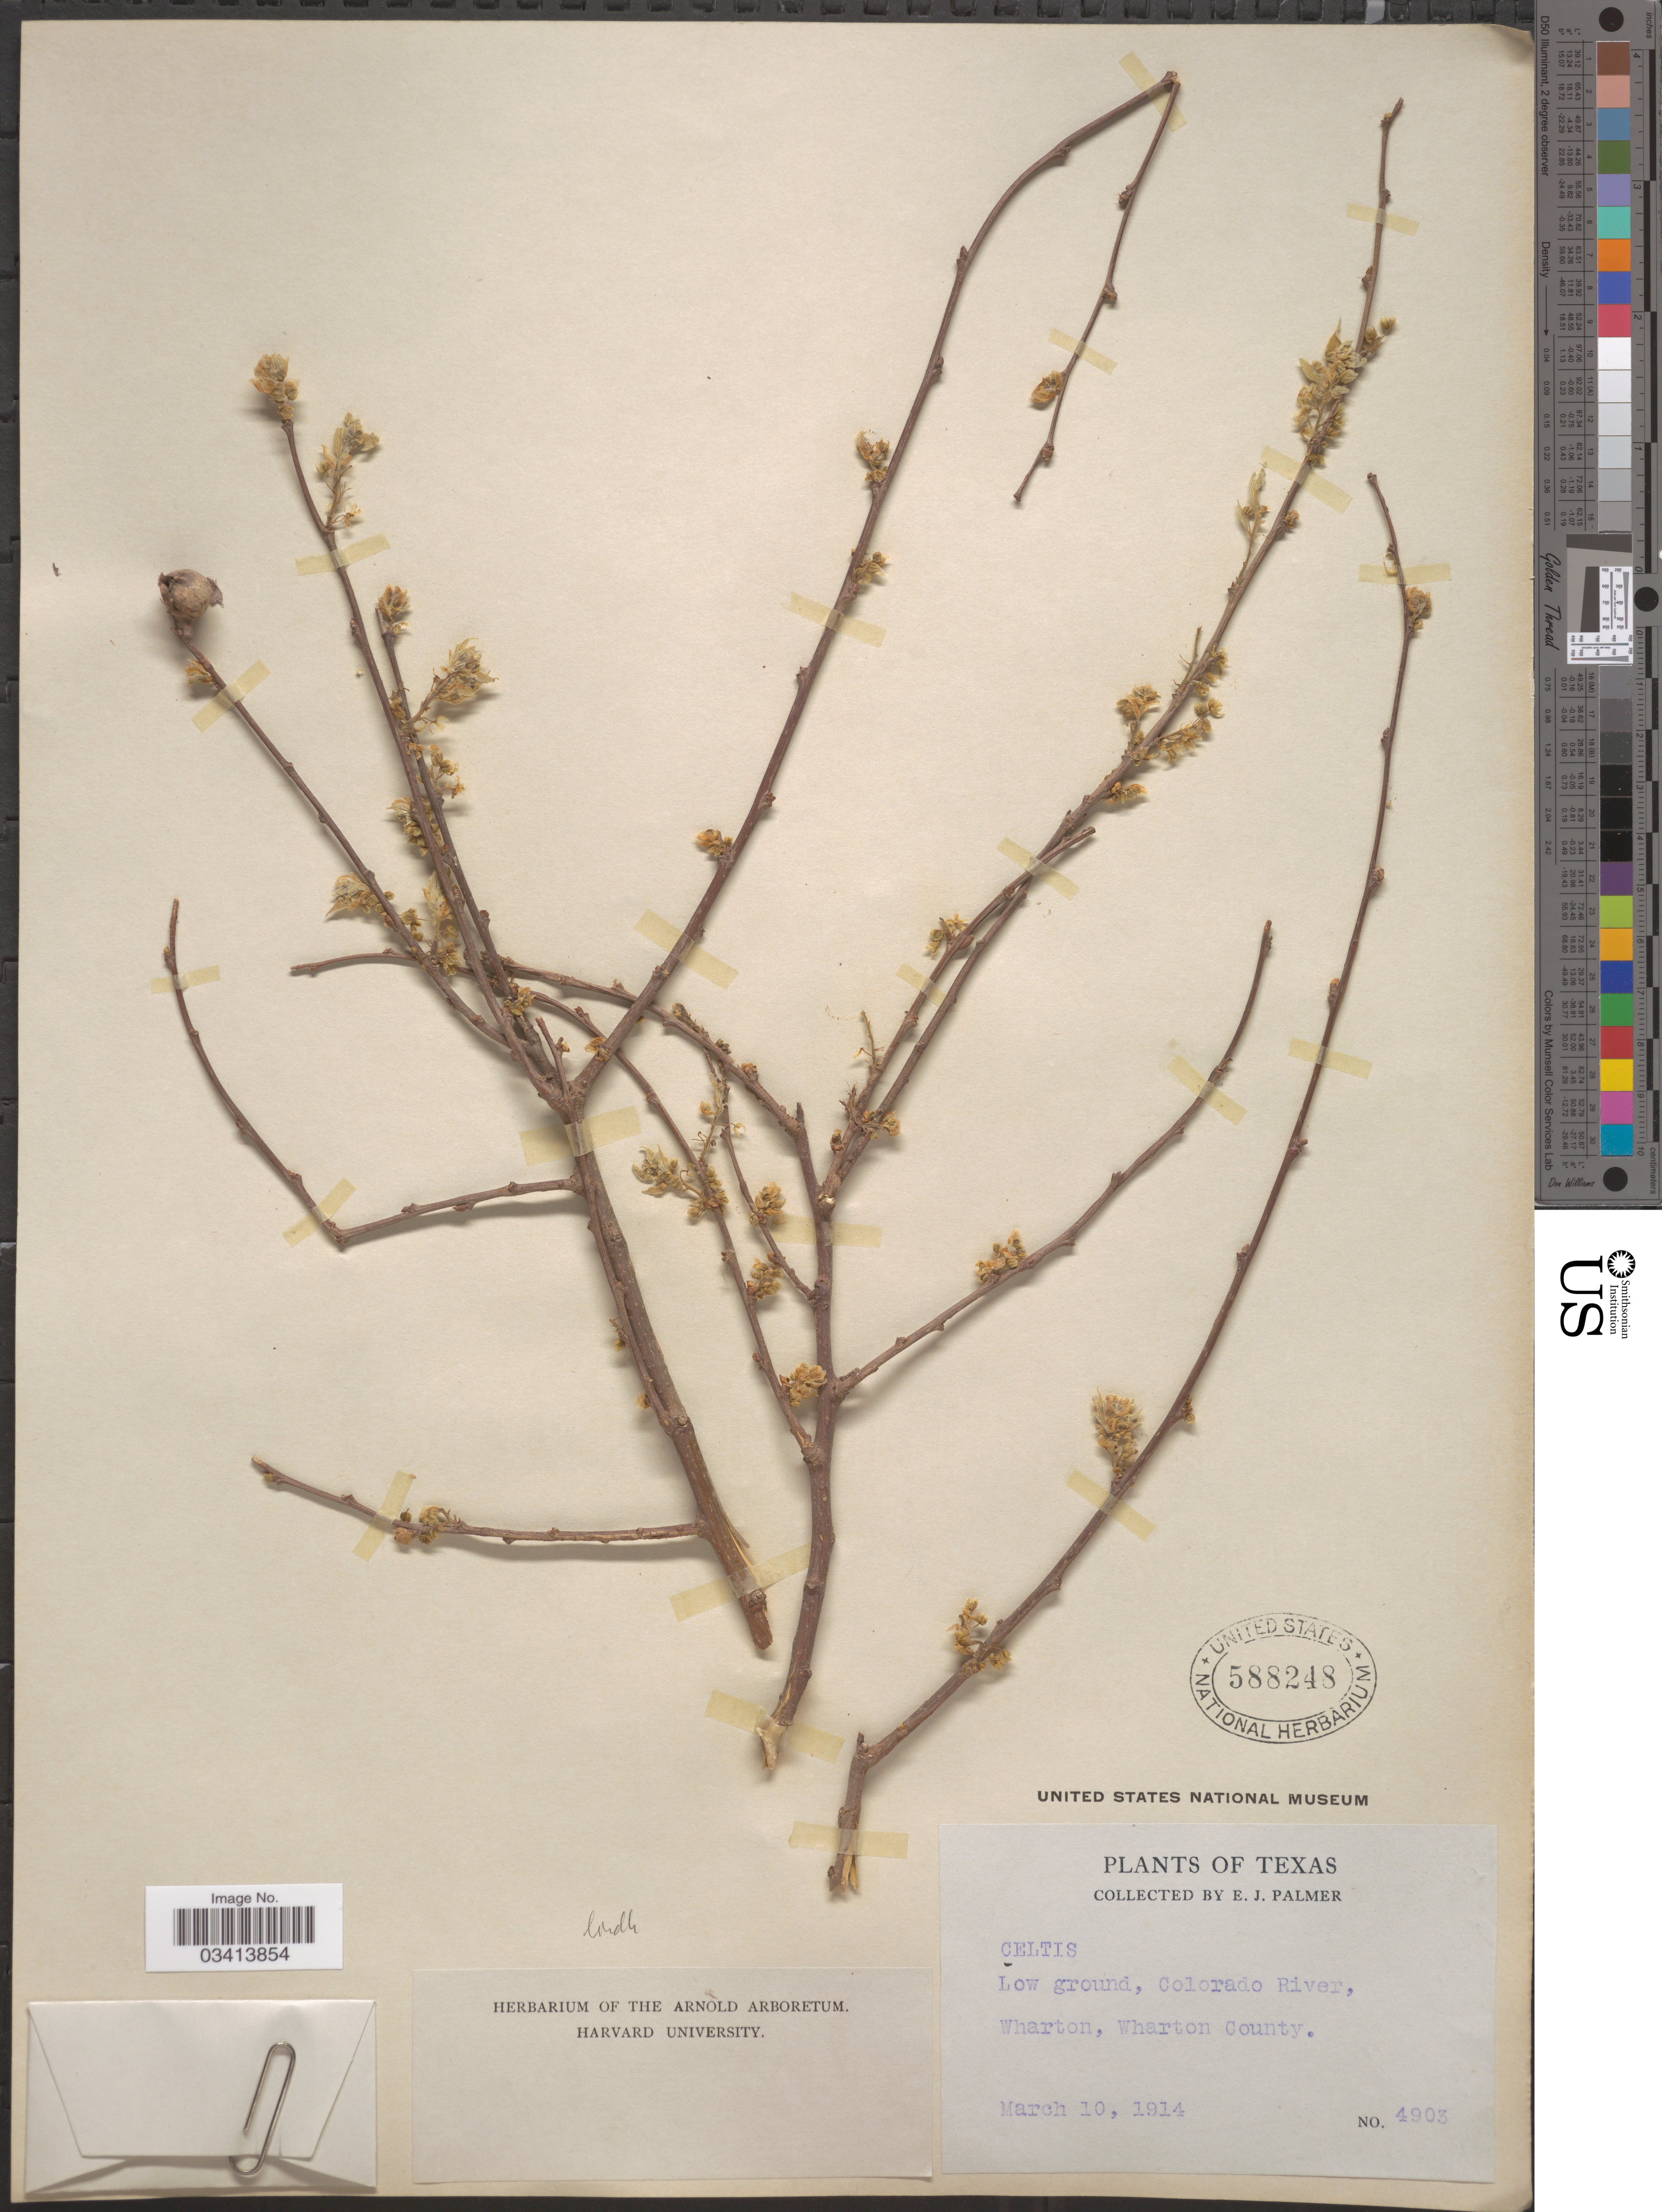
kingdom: Plantae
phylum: Tracheophyta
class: Magnoliopsida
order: Rosales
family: Cannabaceae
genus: Celtis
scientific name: Celtis lindheimeri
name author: Engelm. ex K. Koch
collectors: E. J. Palmer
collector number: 4903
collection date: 1914-03-10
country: United States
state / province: Texas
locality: Colorado River, Wharton, Wharton County.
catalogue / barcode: US 588248